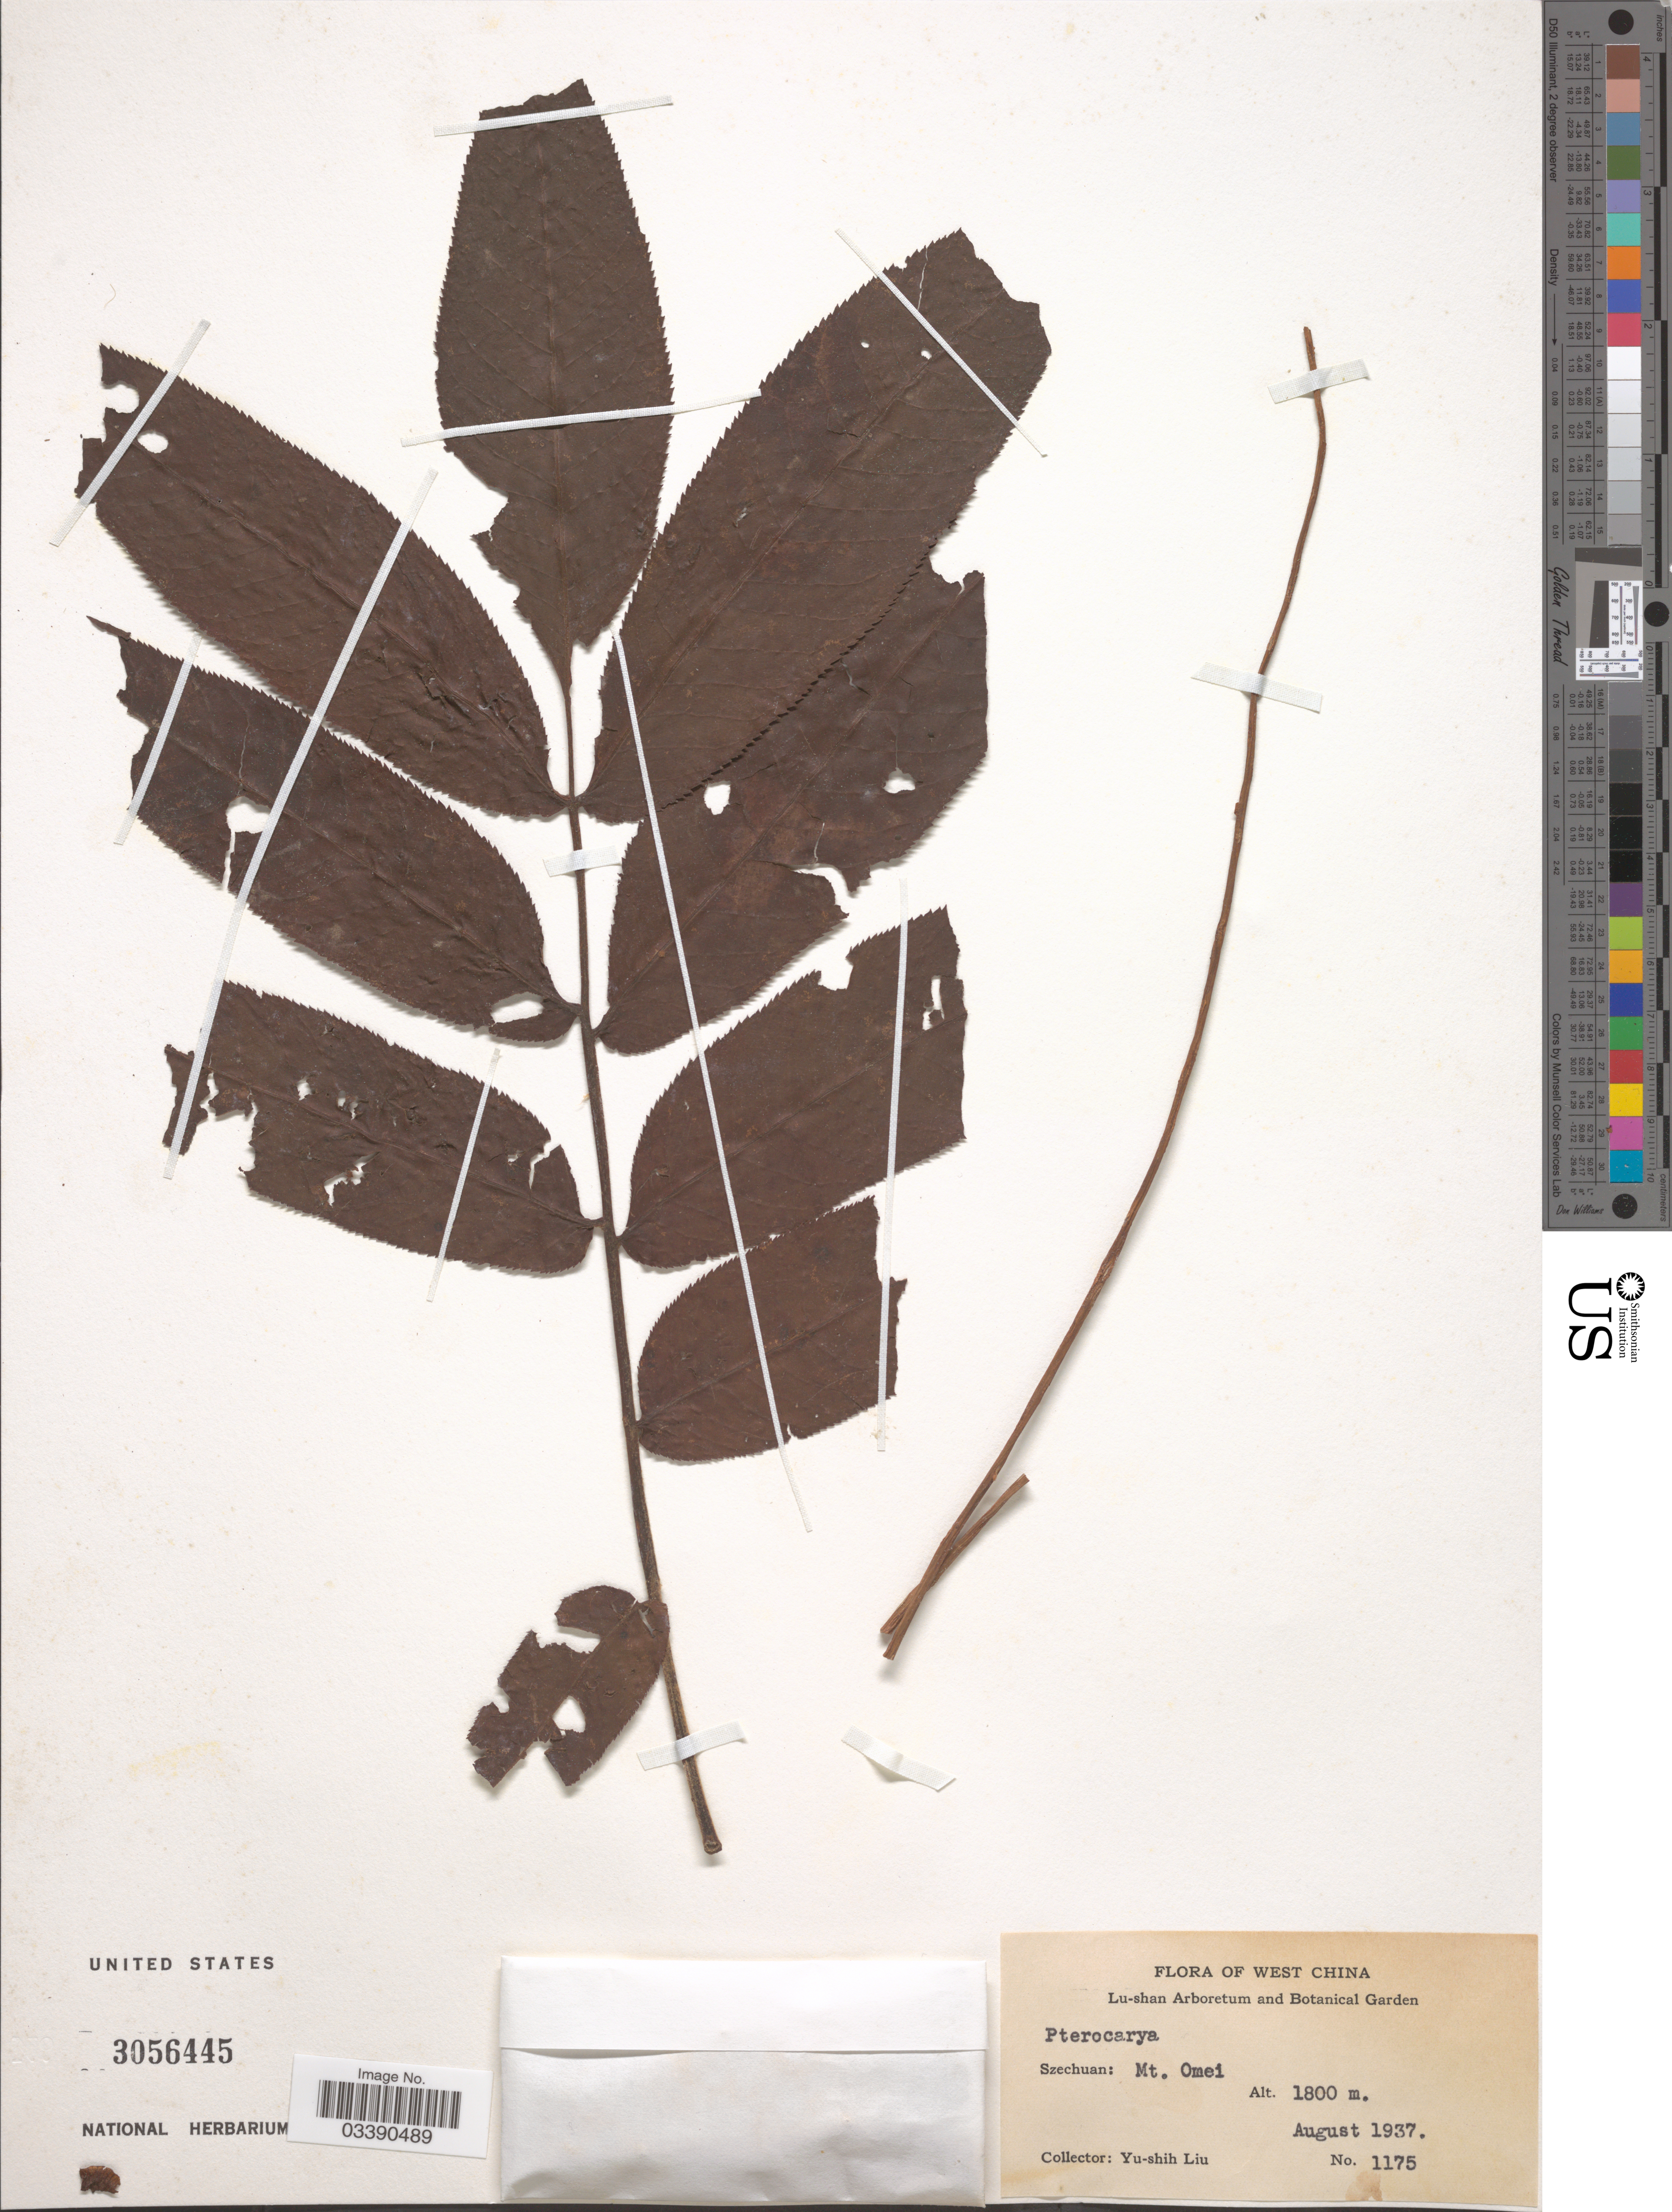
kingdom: Plantae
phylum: Tracheophyta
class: Magnoliopsida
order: Fagales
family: Juglandaceae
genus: Pterocarya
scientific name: Pterocarya sp.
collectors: Y.-S. Liu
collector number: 1175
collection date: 1937-08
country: China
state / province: Sichuan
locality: West China. Szechuan: Mt. Omei.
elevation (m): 1800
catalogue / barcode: US 3056445